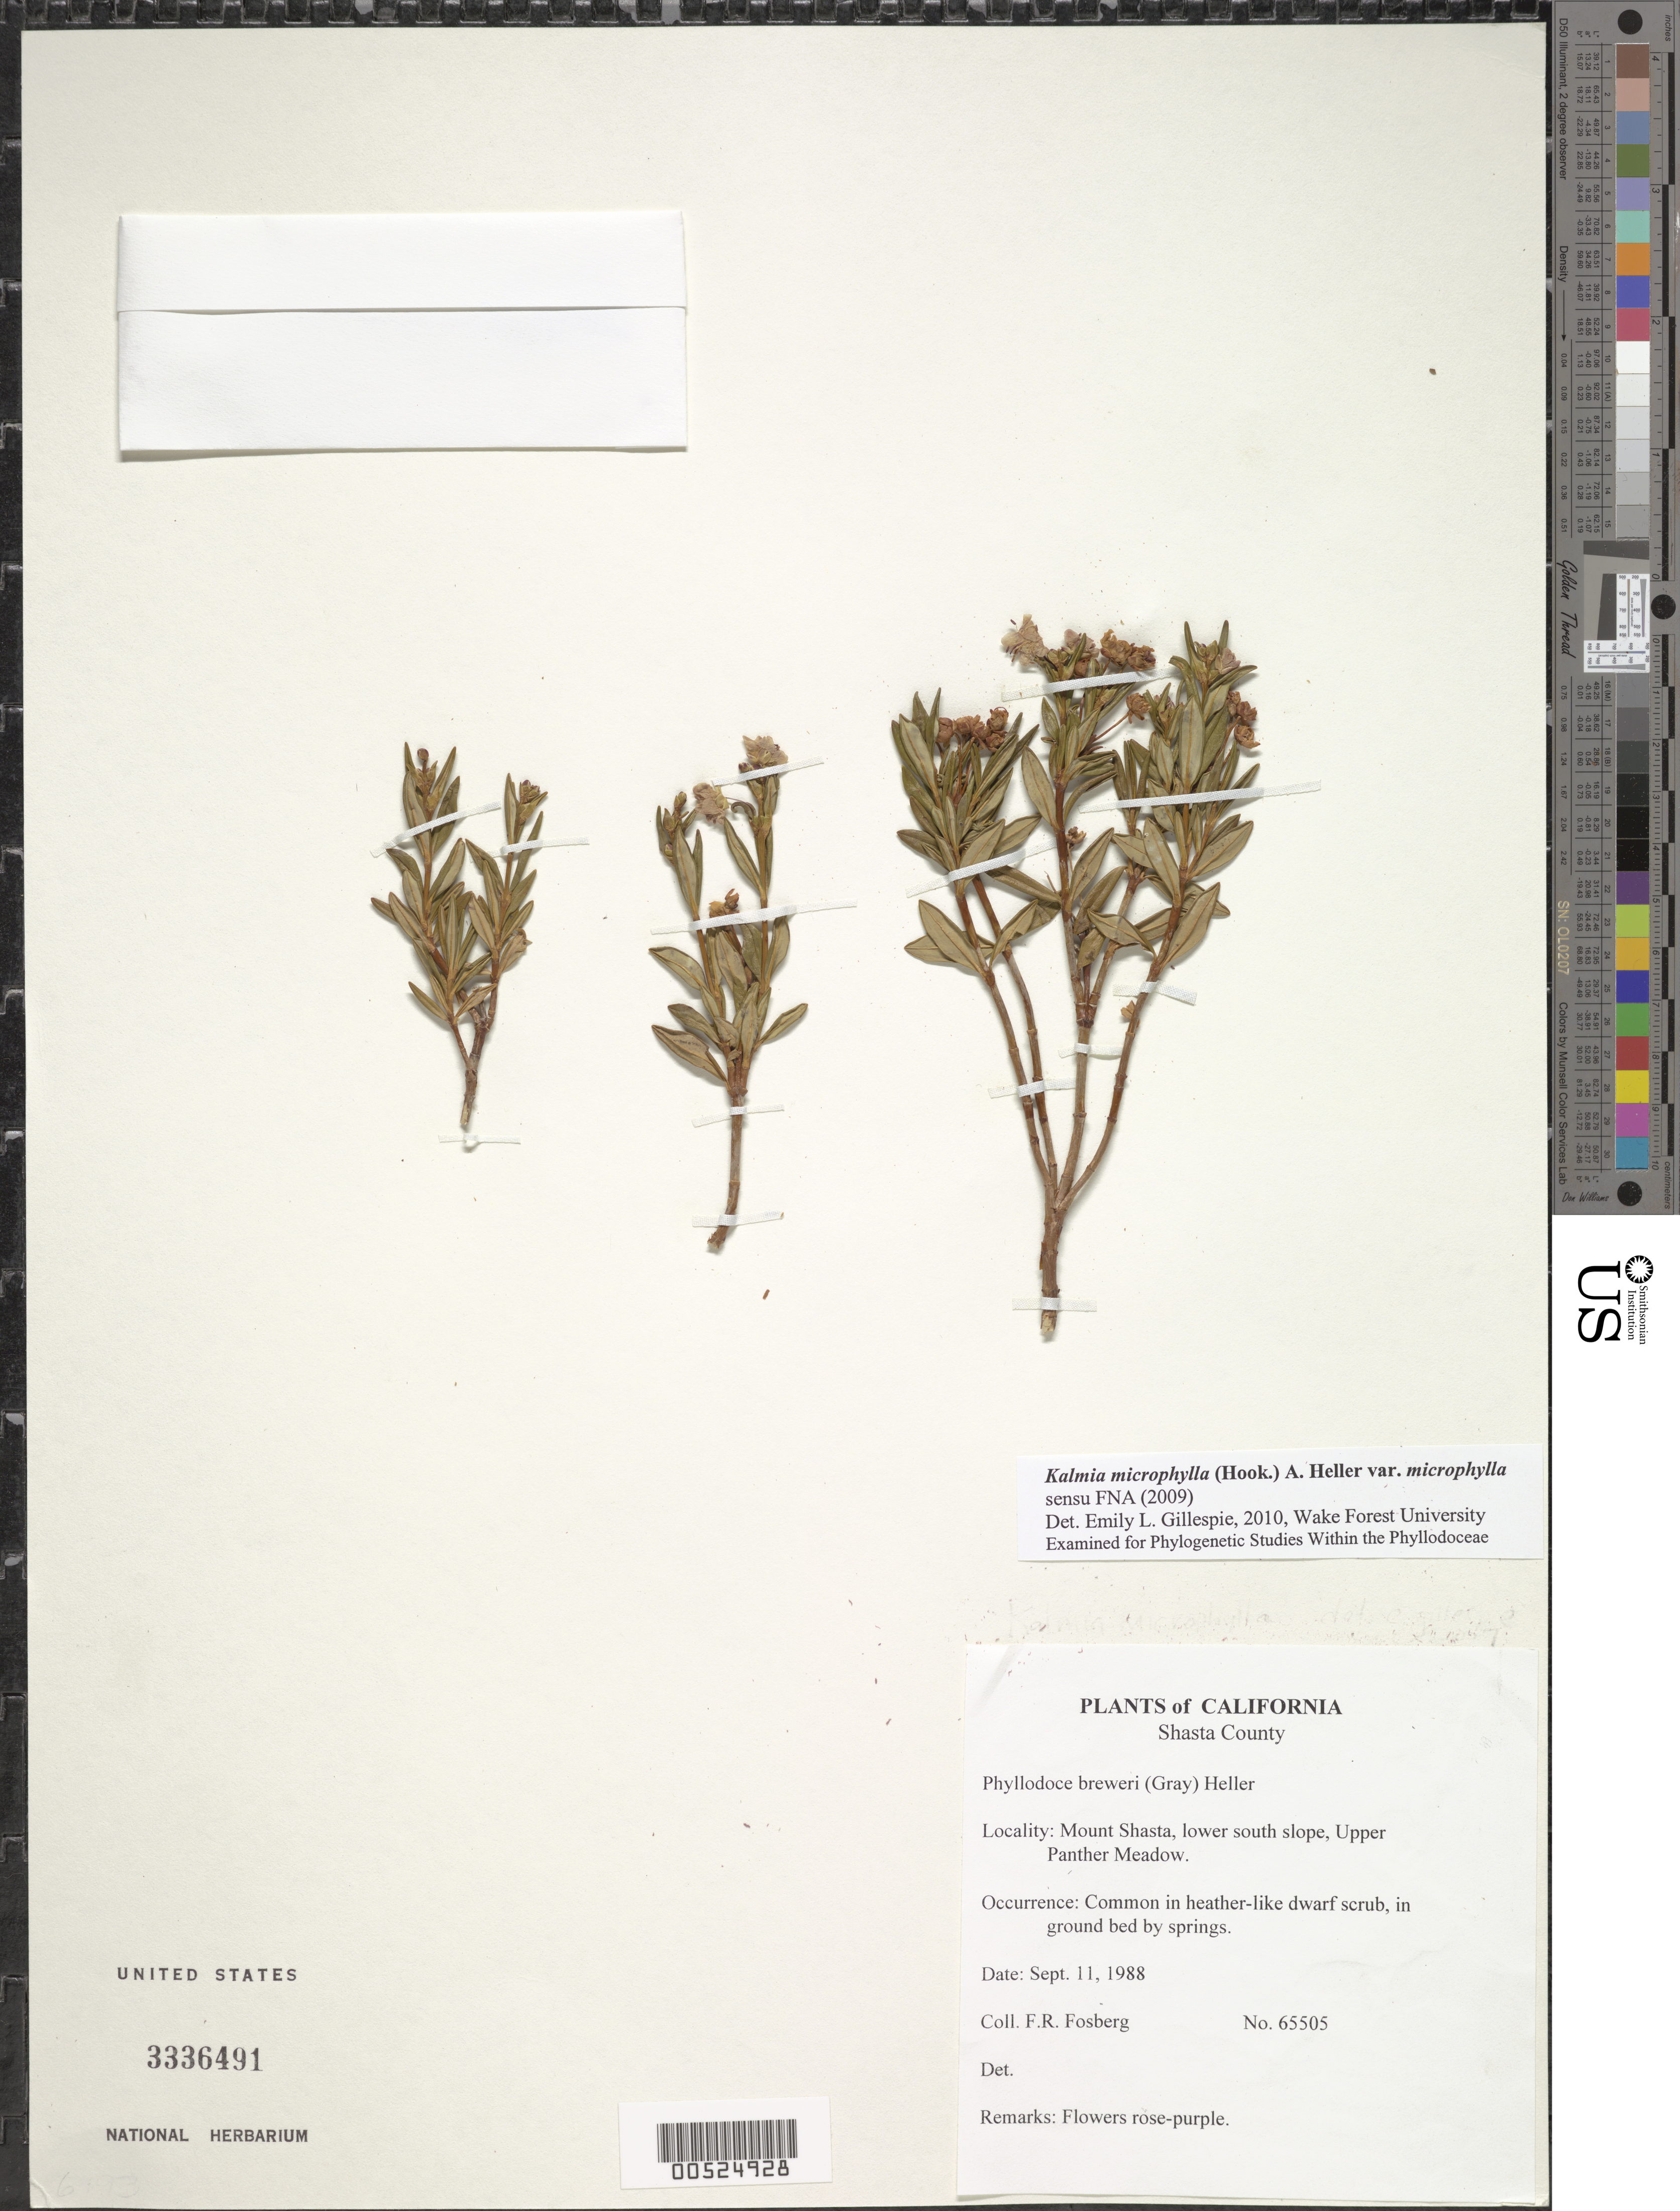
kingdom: Plantae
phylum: Tracheophyta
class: Magnoliopsida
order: Ericales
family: Ericaceae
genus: Phyllodoce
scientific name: Phyllodoce breweri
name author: (A. Gray) A. Heller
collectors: F. R. Fosberg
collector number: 65505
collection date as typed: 11 Sep 1988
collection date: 1988-09-11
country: United States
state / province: California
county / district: Shasta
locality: Mount shasta, lower south slope, upper panther meadow.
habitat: Common in heather-like dwarf scrub, in ground bed by springs.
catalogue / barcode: US 3336491